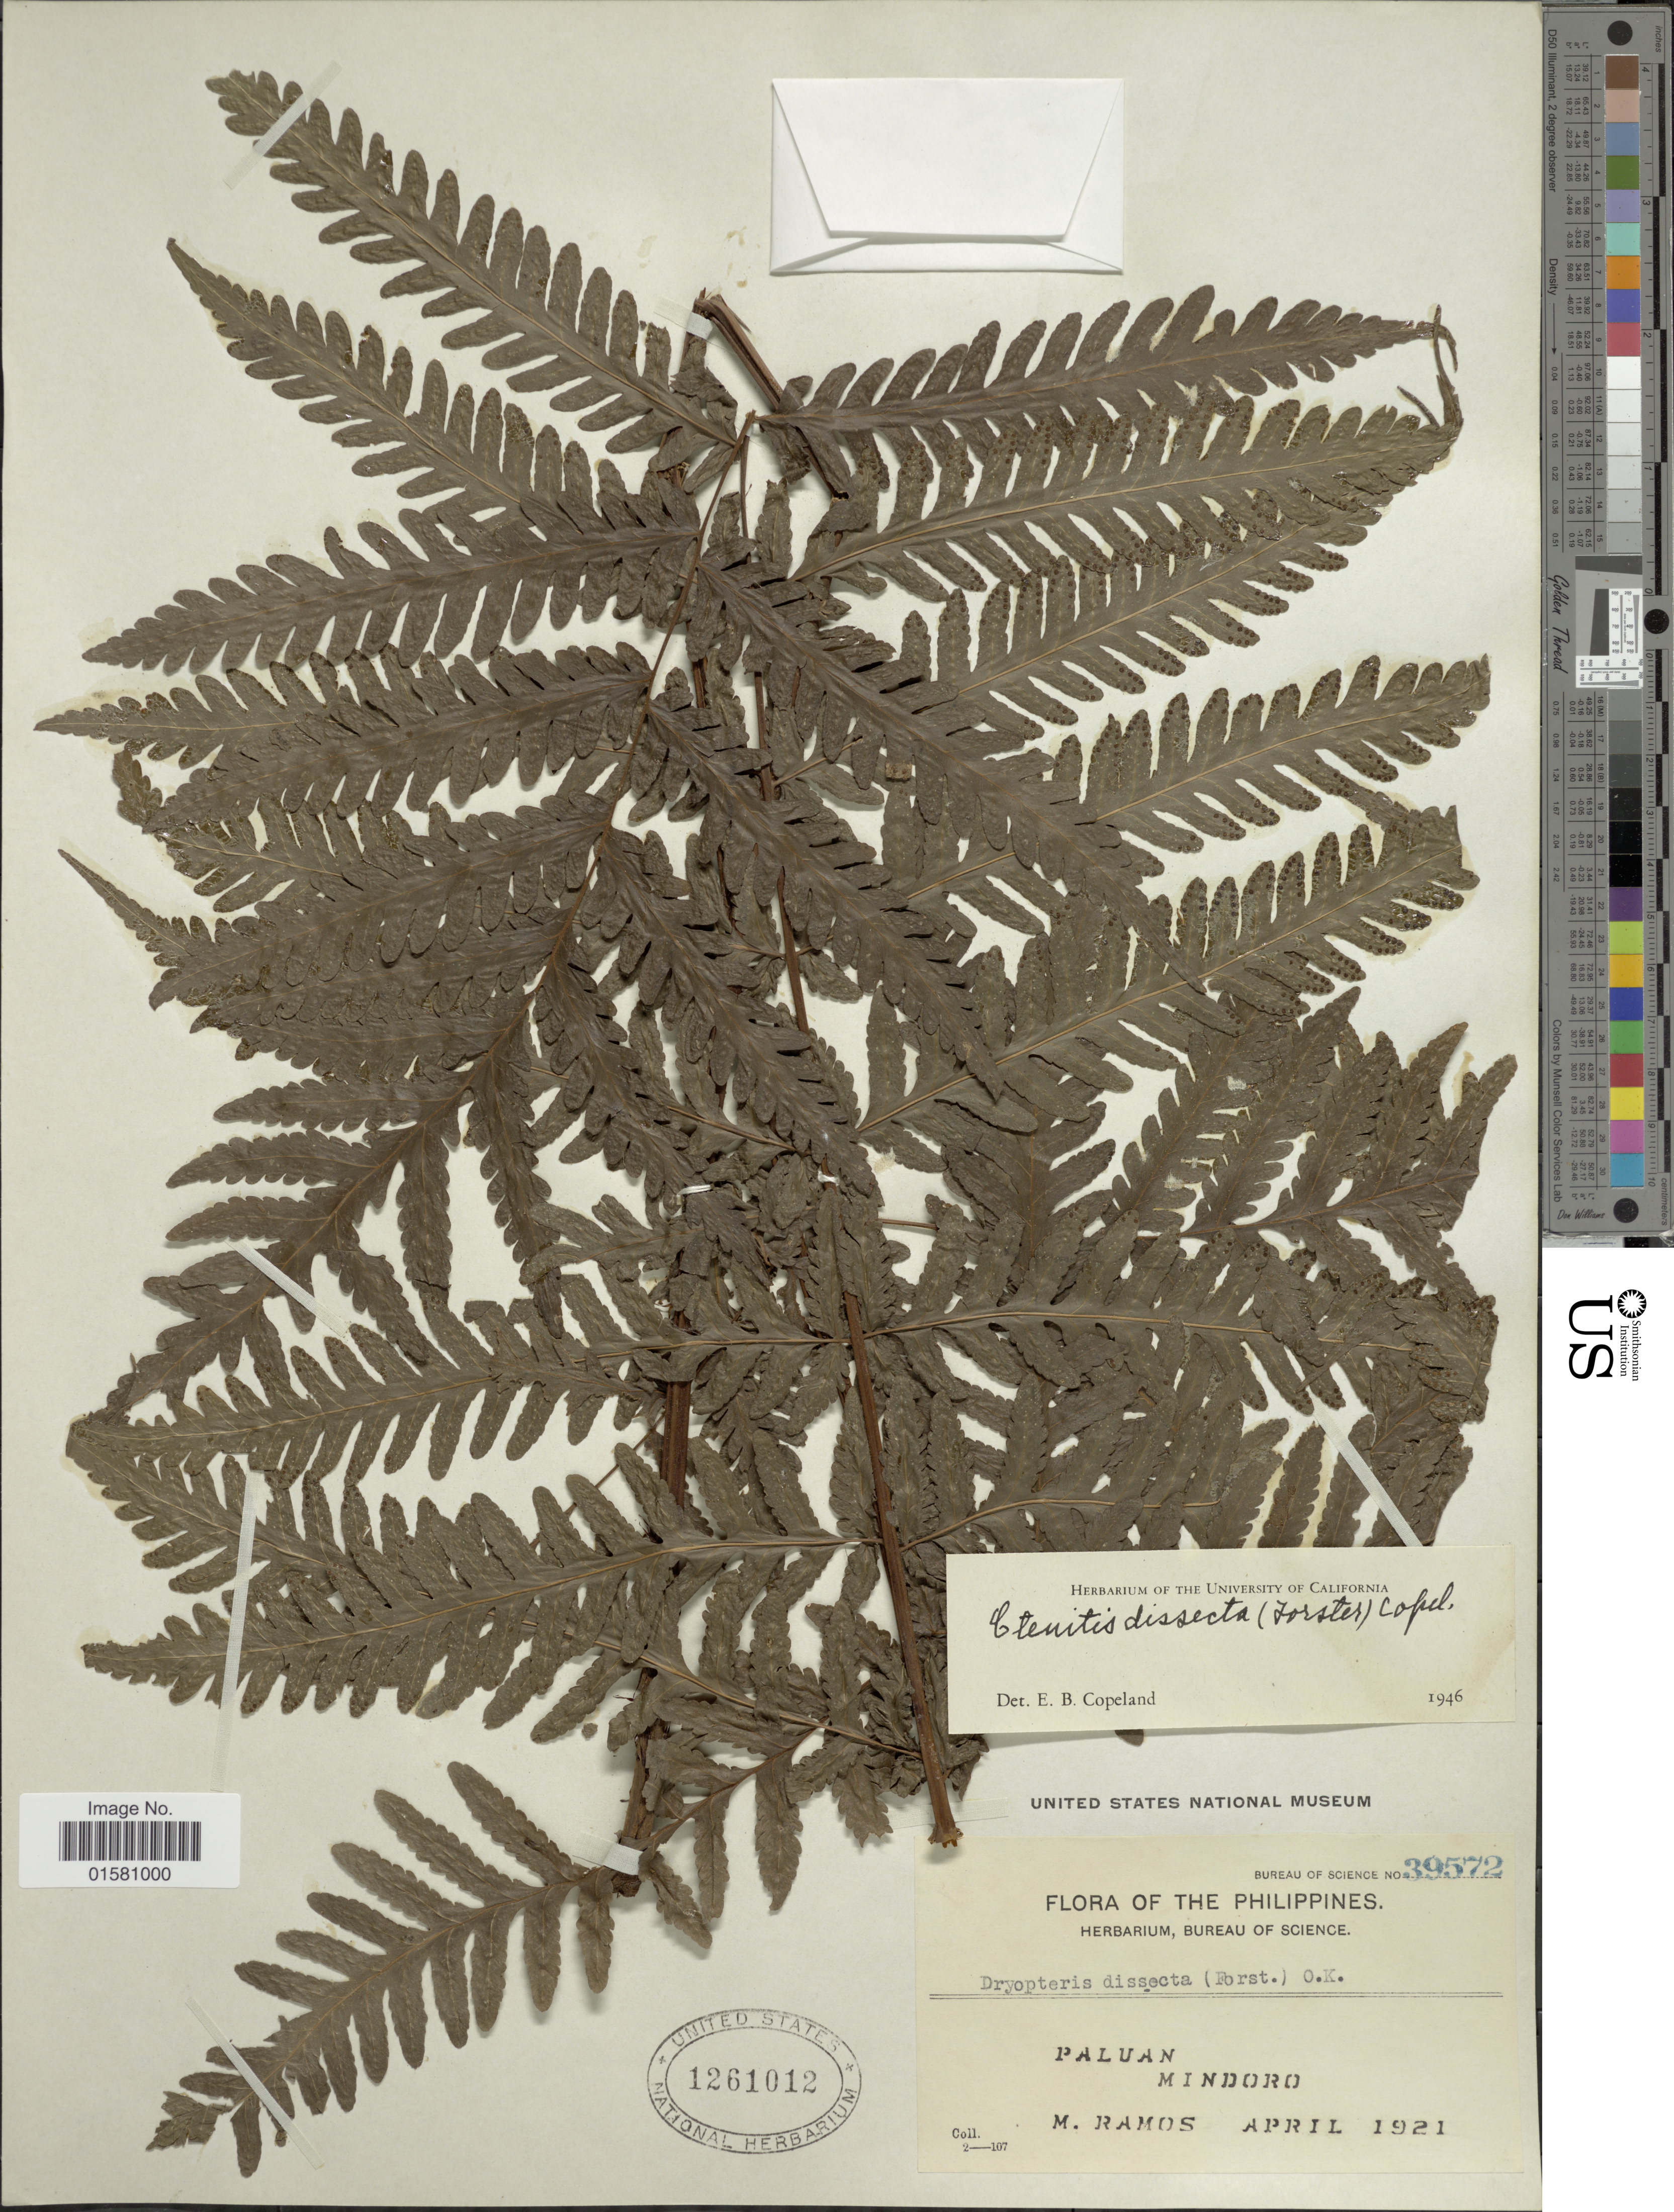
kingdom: Plantae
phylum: Tracheophyta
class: Polypodiopsida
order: Polypodiales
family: Tectariaceae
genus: Tectaria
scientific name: Tectaria dissecta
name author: (G. Forst.) Lellinger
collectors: M. Ramos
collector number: Bureau of Science 39572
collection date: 1921-04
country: Philippines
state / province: Mimaropa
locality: Paluan, Mindoro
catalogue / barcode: US 1261012